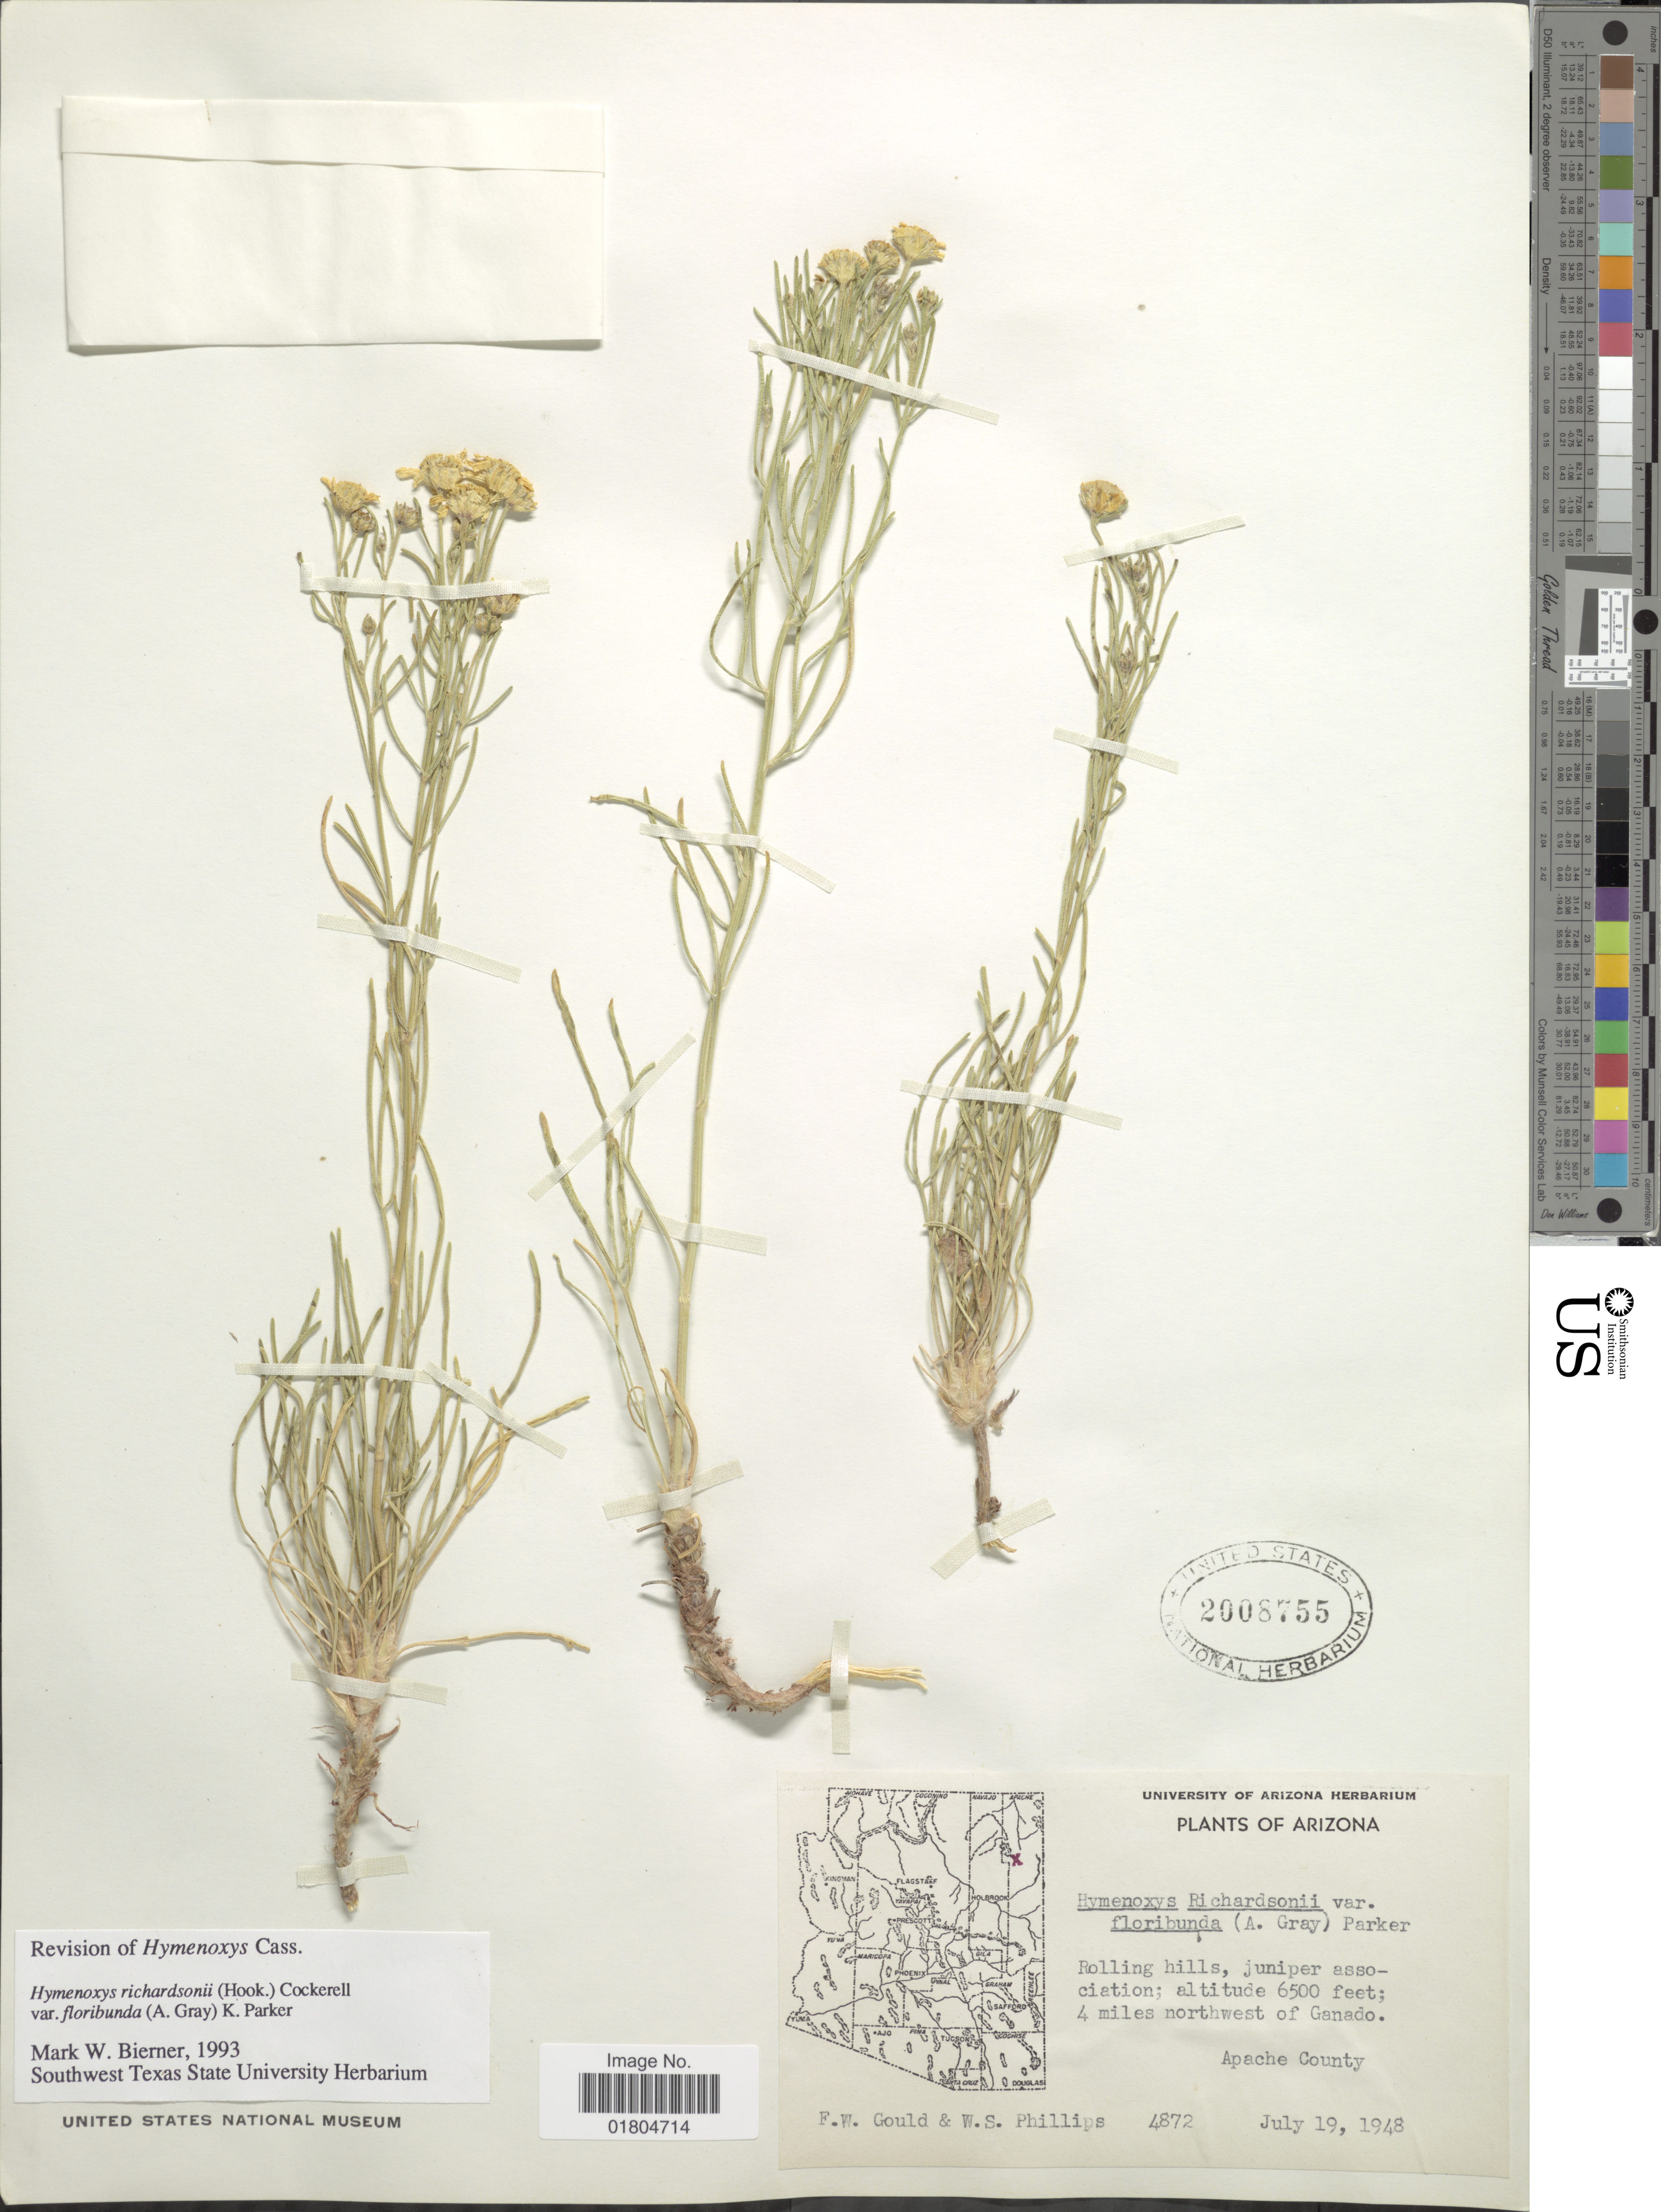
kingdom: Plantae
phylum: Tracheophyta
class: Magnoliopsida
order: Asterales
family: Asteraceae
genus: Hymenoxys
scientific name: Hymenoxys richardsonii var. floribunda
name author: (A. Gray) K.F. Parker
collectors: F. W. Gould & W. S. Phillips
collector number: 4872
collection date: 1948-07-19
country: United States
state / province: Arizona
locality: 4 miles northwest of Ganado. Apache County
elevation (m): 1981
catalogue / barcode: US 2008755